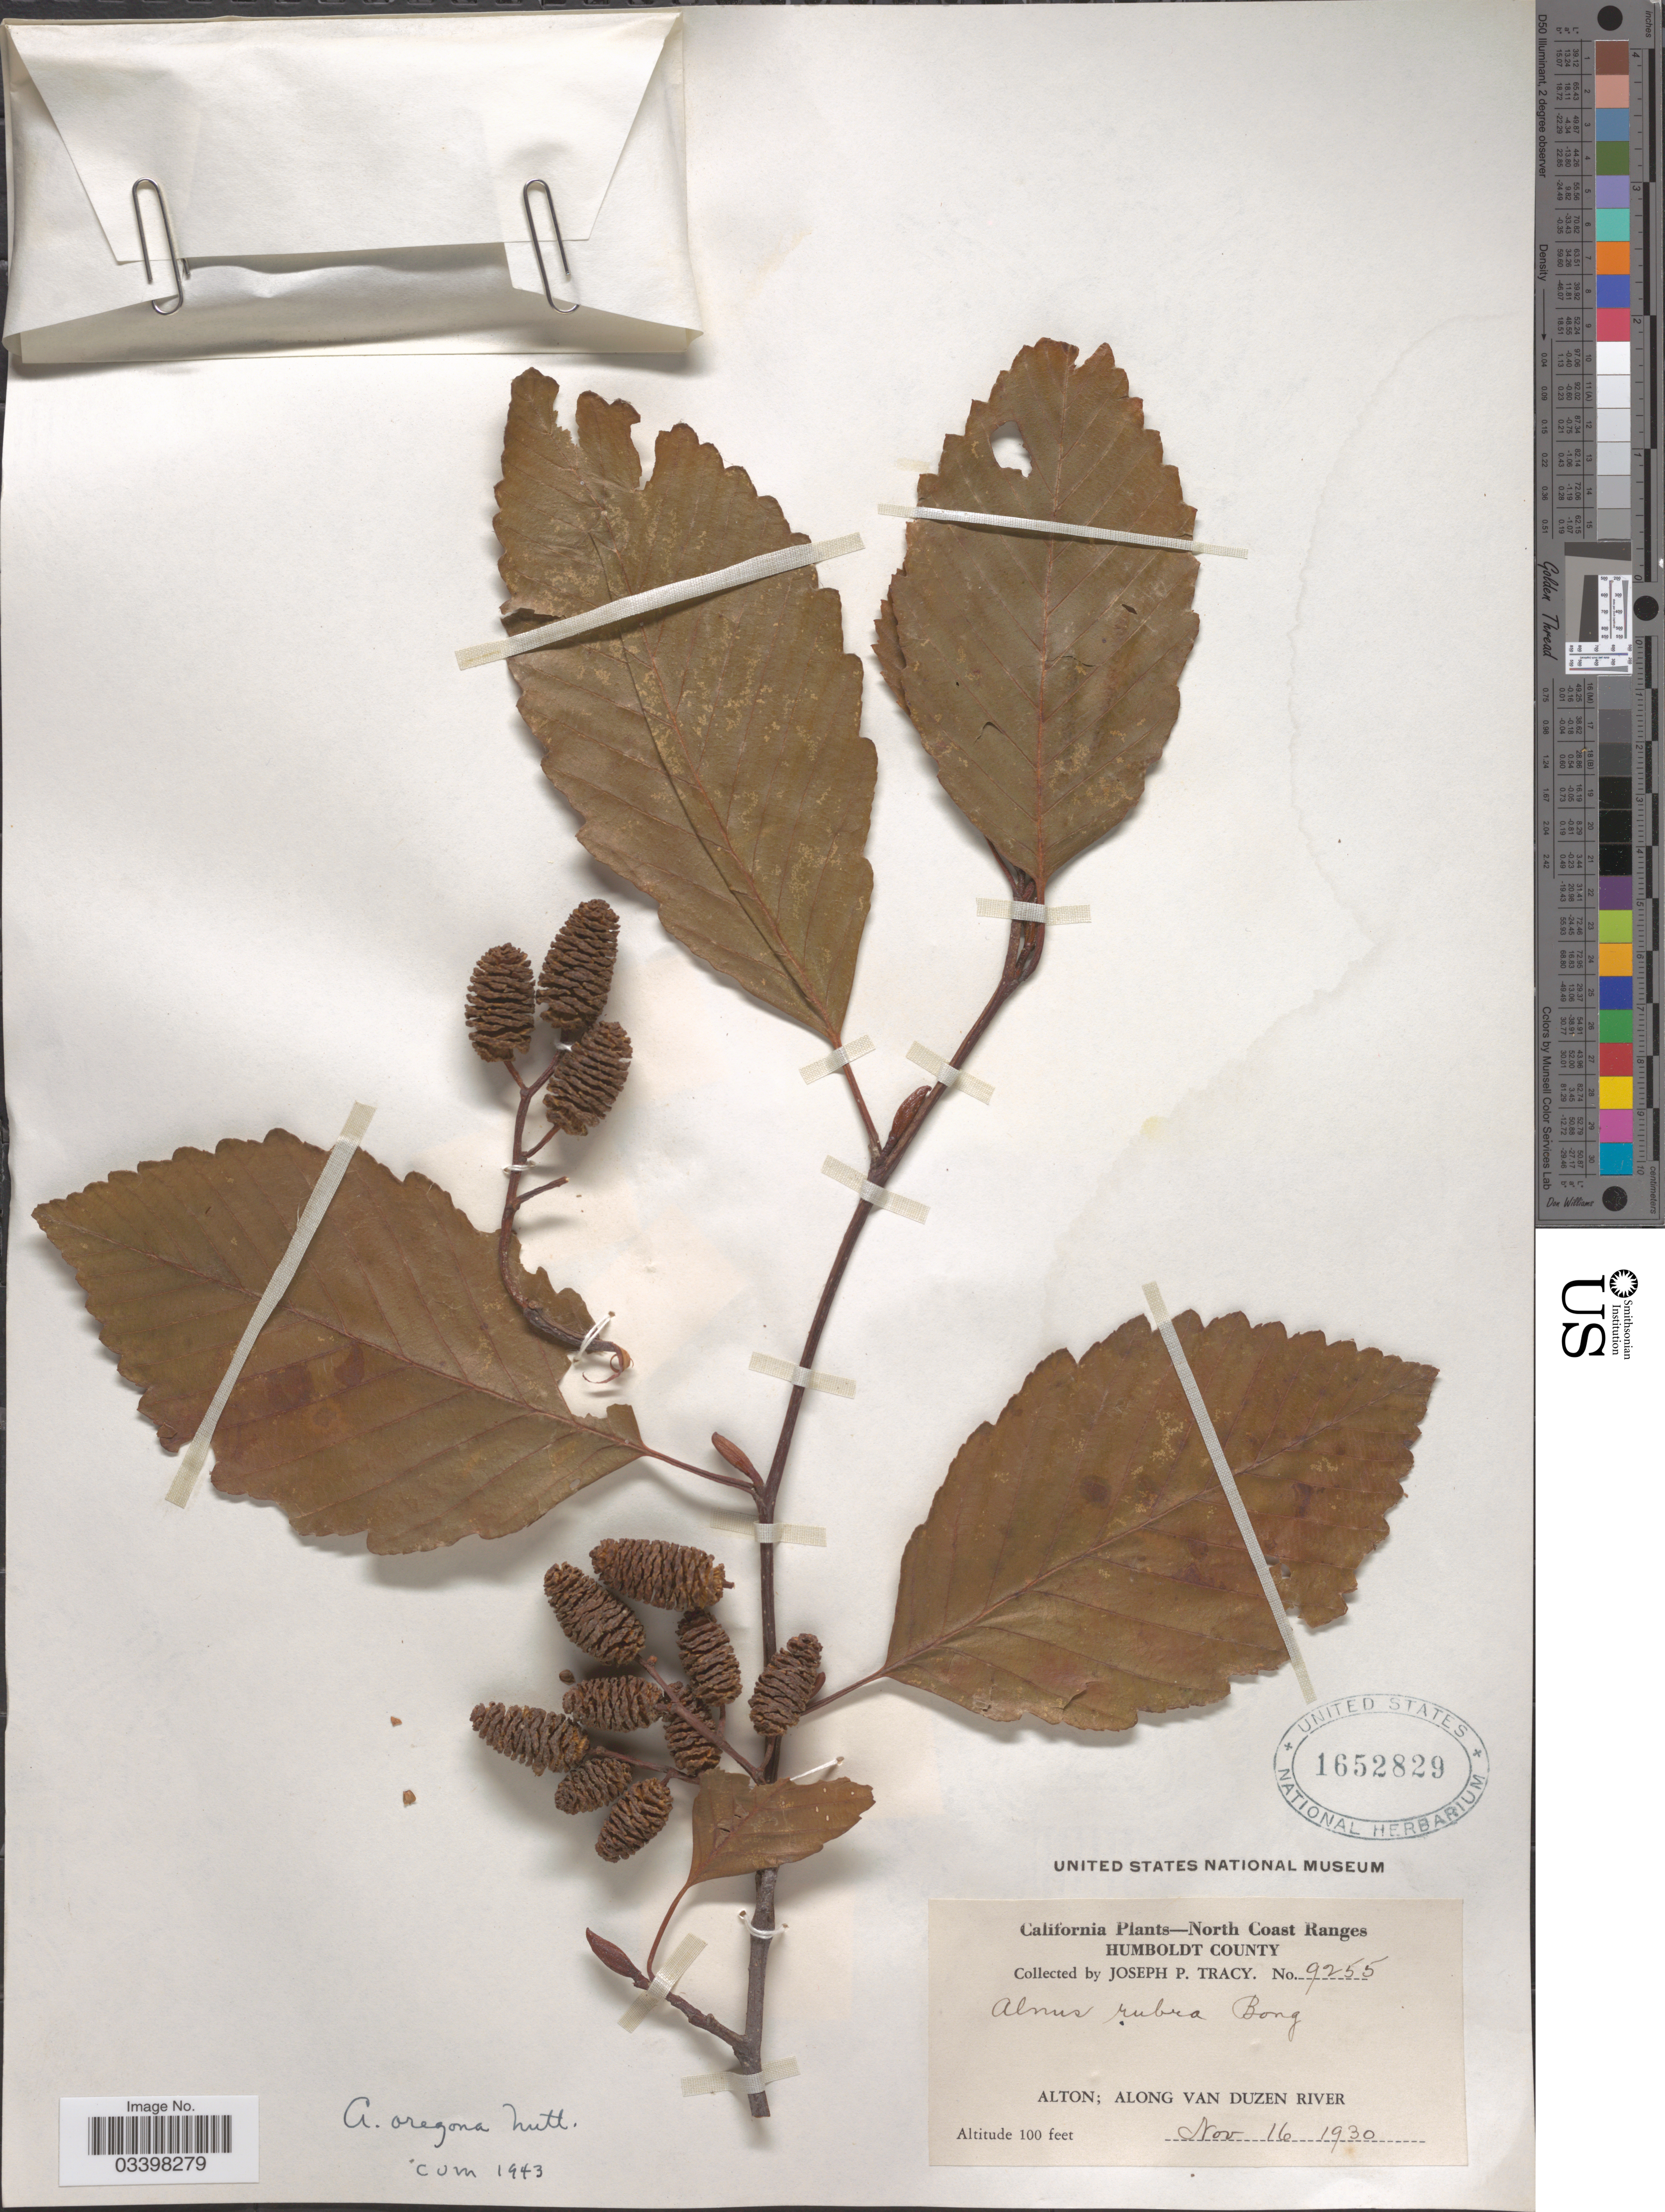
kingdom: Plantae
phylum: Tracheophyta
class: Magnoliopsida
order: Fagales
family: Betulaceae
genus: Alnus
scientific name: Alnus rubra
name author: Bong.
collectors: J. Tracy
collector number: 9255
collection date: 1930-11-16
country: United States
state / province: California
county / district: Humboldt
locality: North Coast Ranges. Humboldt County. Alton; Along Van Duzen River.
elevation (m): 30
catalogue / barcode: US 1652829